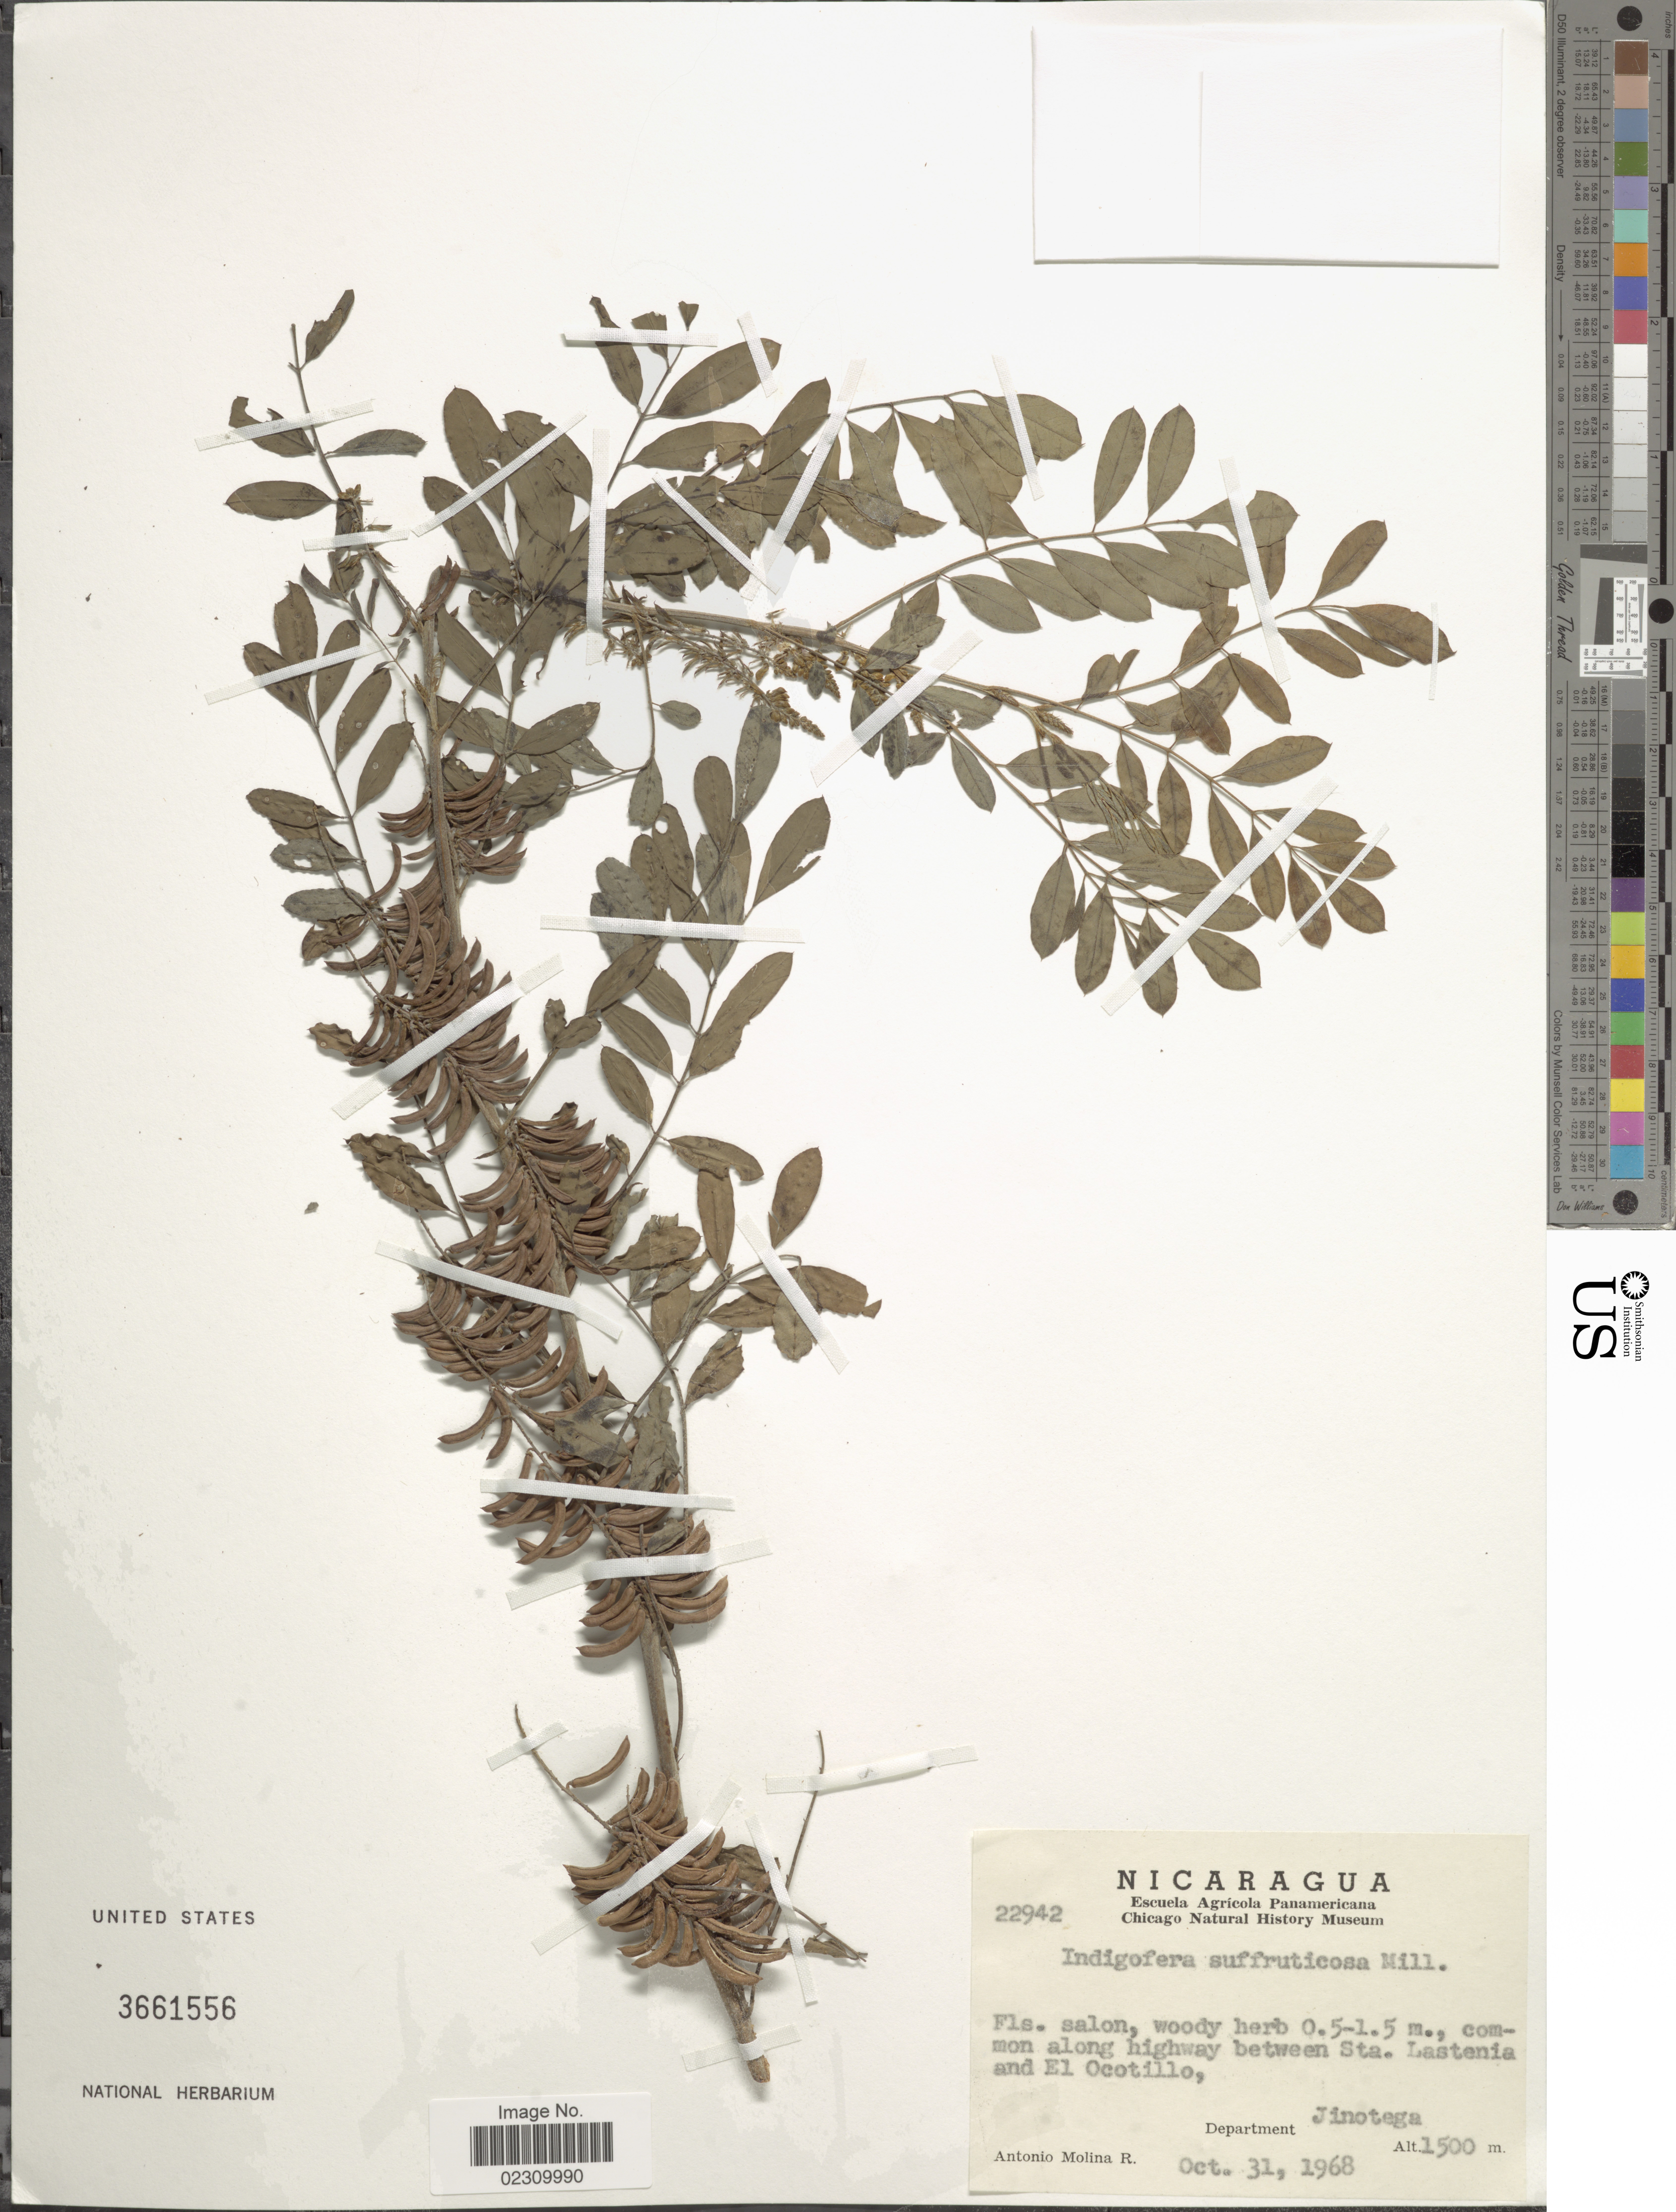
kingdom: Plantae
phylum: Tracheophyta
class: Magnoliopsida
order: Fabales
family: Fabaceae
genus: Indigofera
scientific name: Indigofera suffruticosa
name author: Mill.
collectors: A. Molina R.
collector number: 22942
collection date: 1968-10-31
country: Nicaragua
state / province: Jinotega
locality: Common along highway between Sta. Lastenia and El Ocotillo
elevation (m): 1500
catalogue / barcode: US 3661556